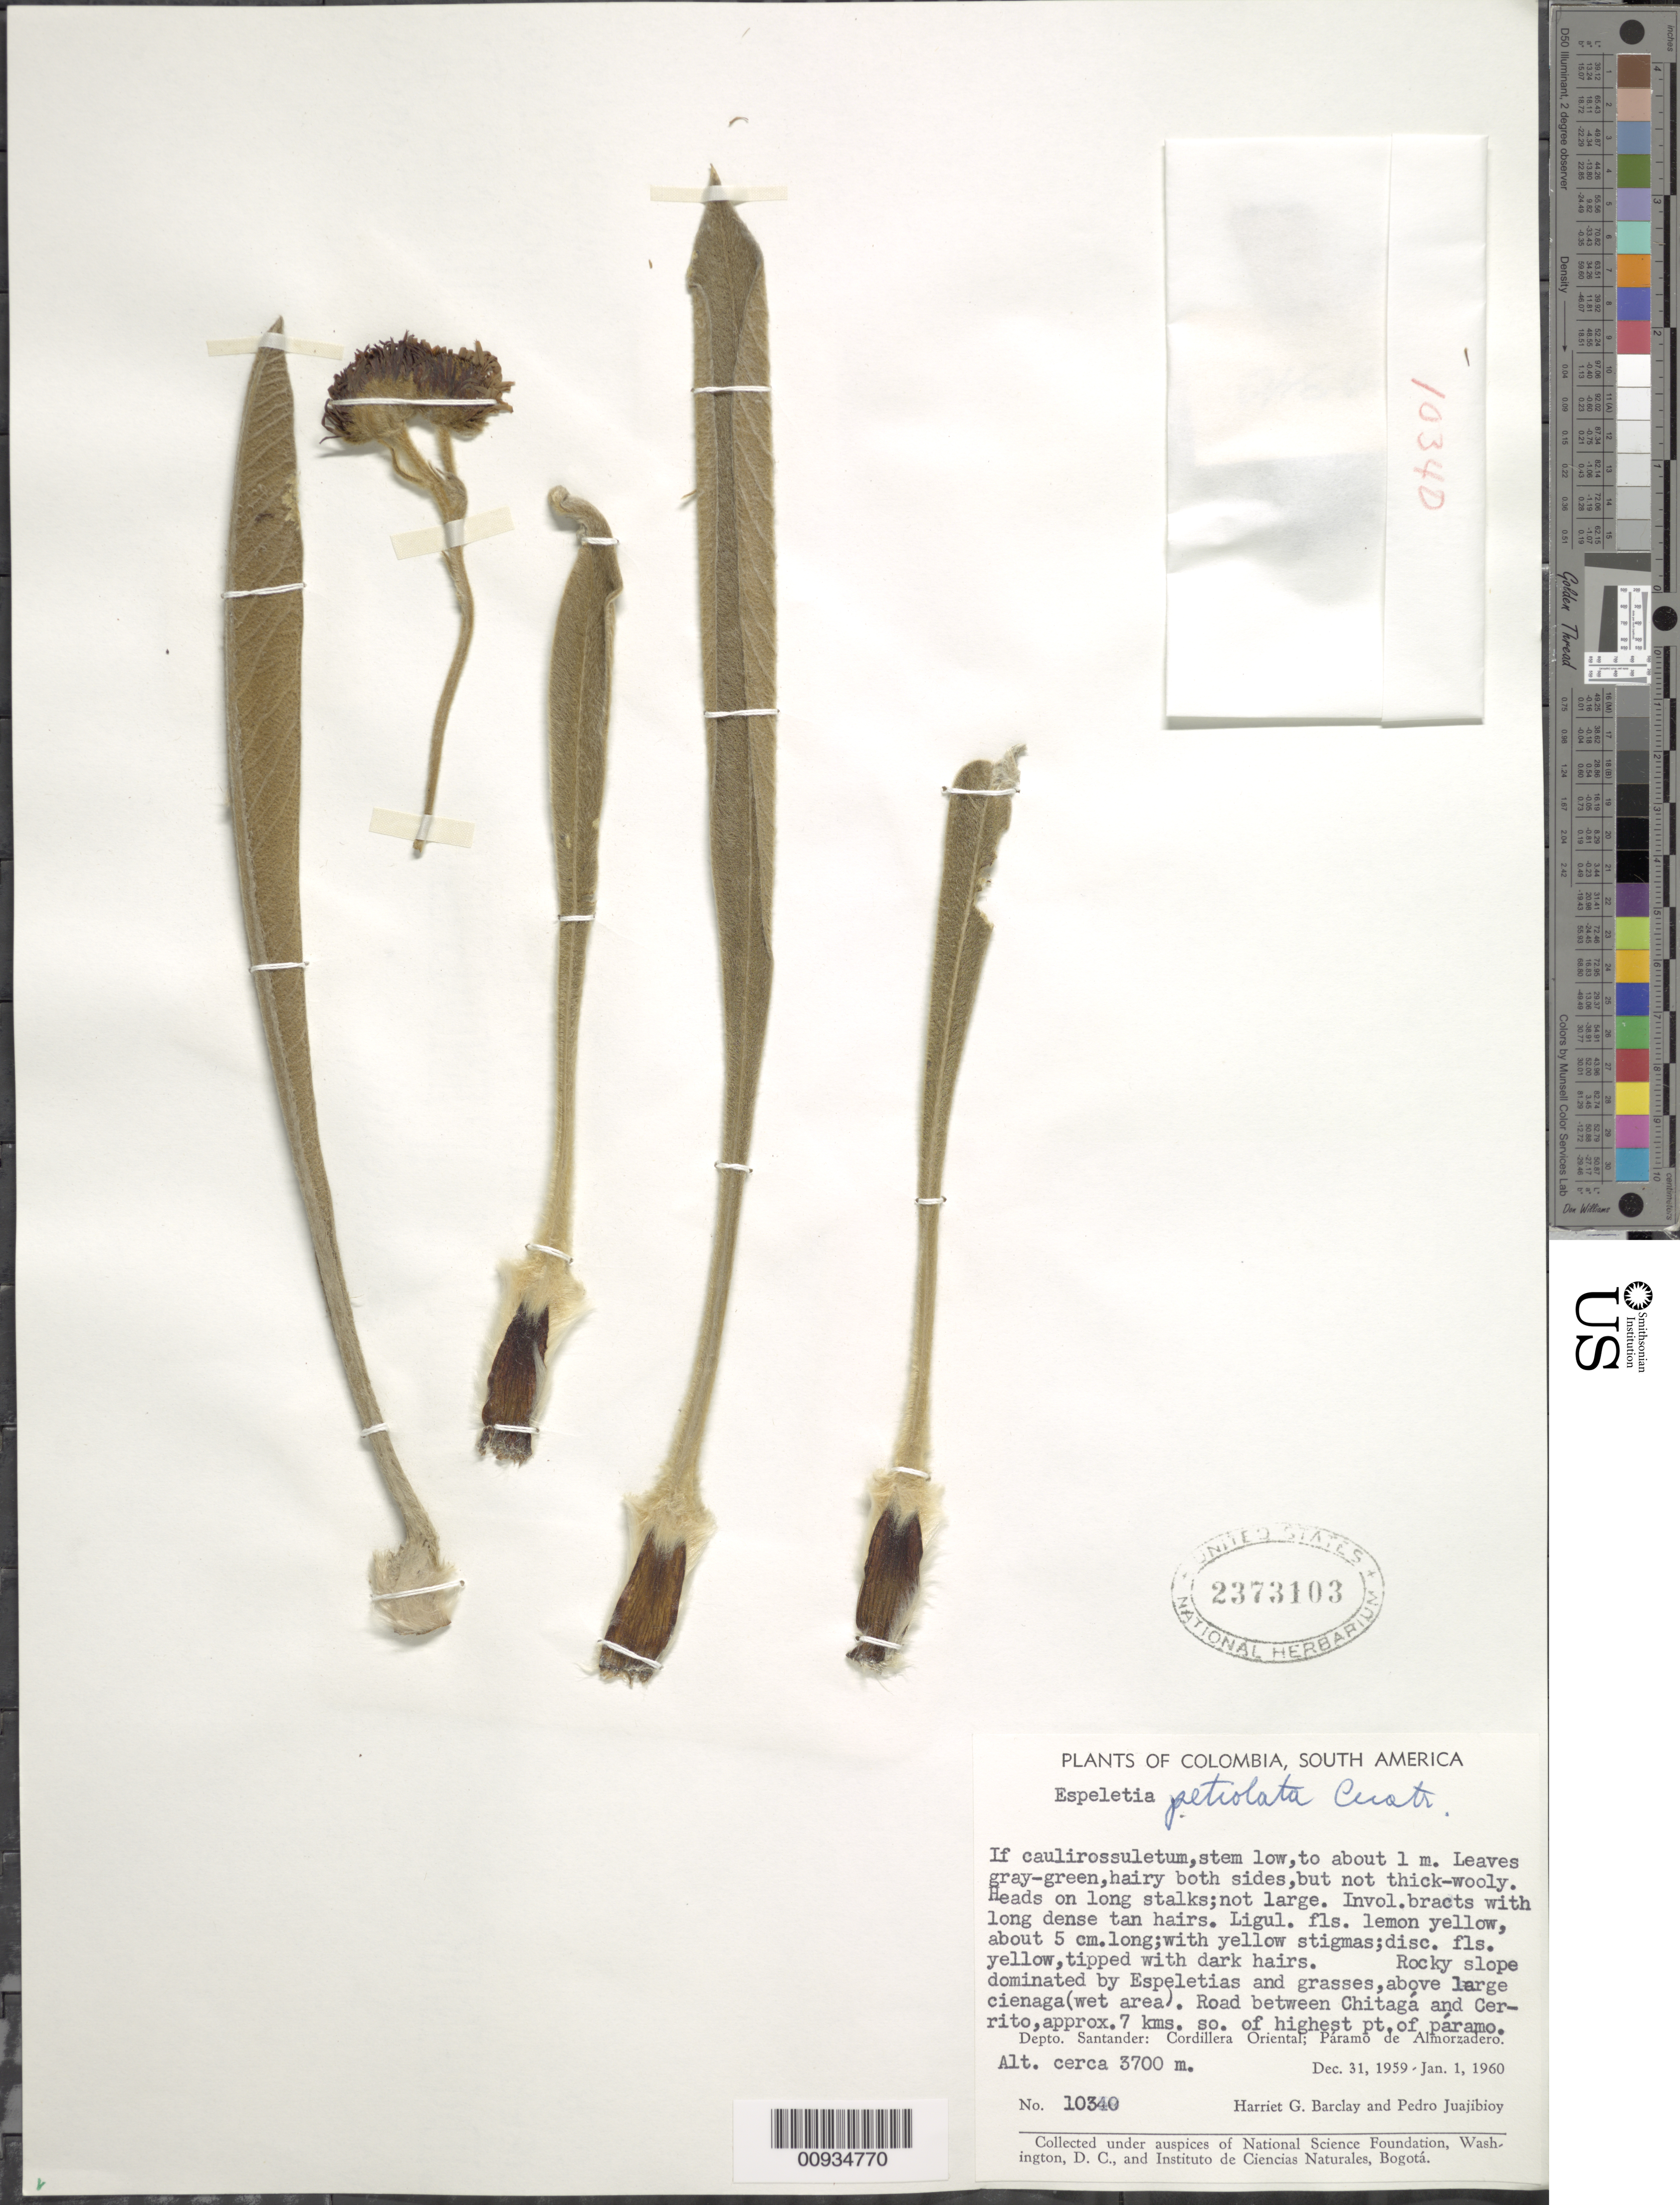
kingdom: Plantae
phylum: Tracheophyta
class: Magnoliopsida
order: Asterales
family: Asteraceae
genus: Espeletiopsis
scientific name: Espeletiopsis petiolata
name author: (Cuatrec.) Cuatrec.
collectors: H. G. Barclay & P. Juajibioy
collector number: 10340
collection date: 1959-12-31/1960-01-01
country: Colombia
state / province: Santander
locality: South America, road between Chitaga and Cerrito, approx. 7 kms so of highest pt. of paramo, Cordillera Oriental, Paramo de Almorzadero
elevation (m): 3700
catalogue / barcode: US 2373103